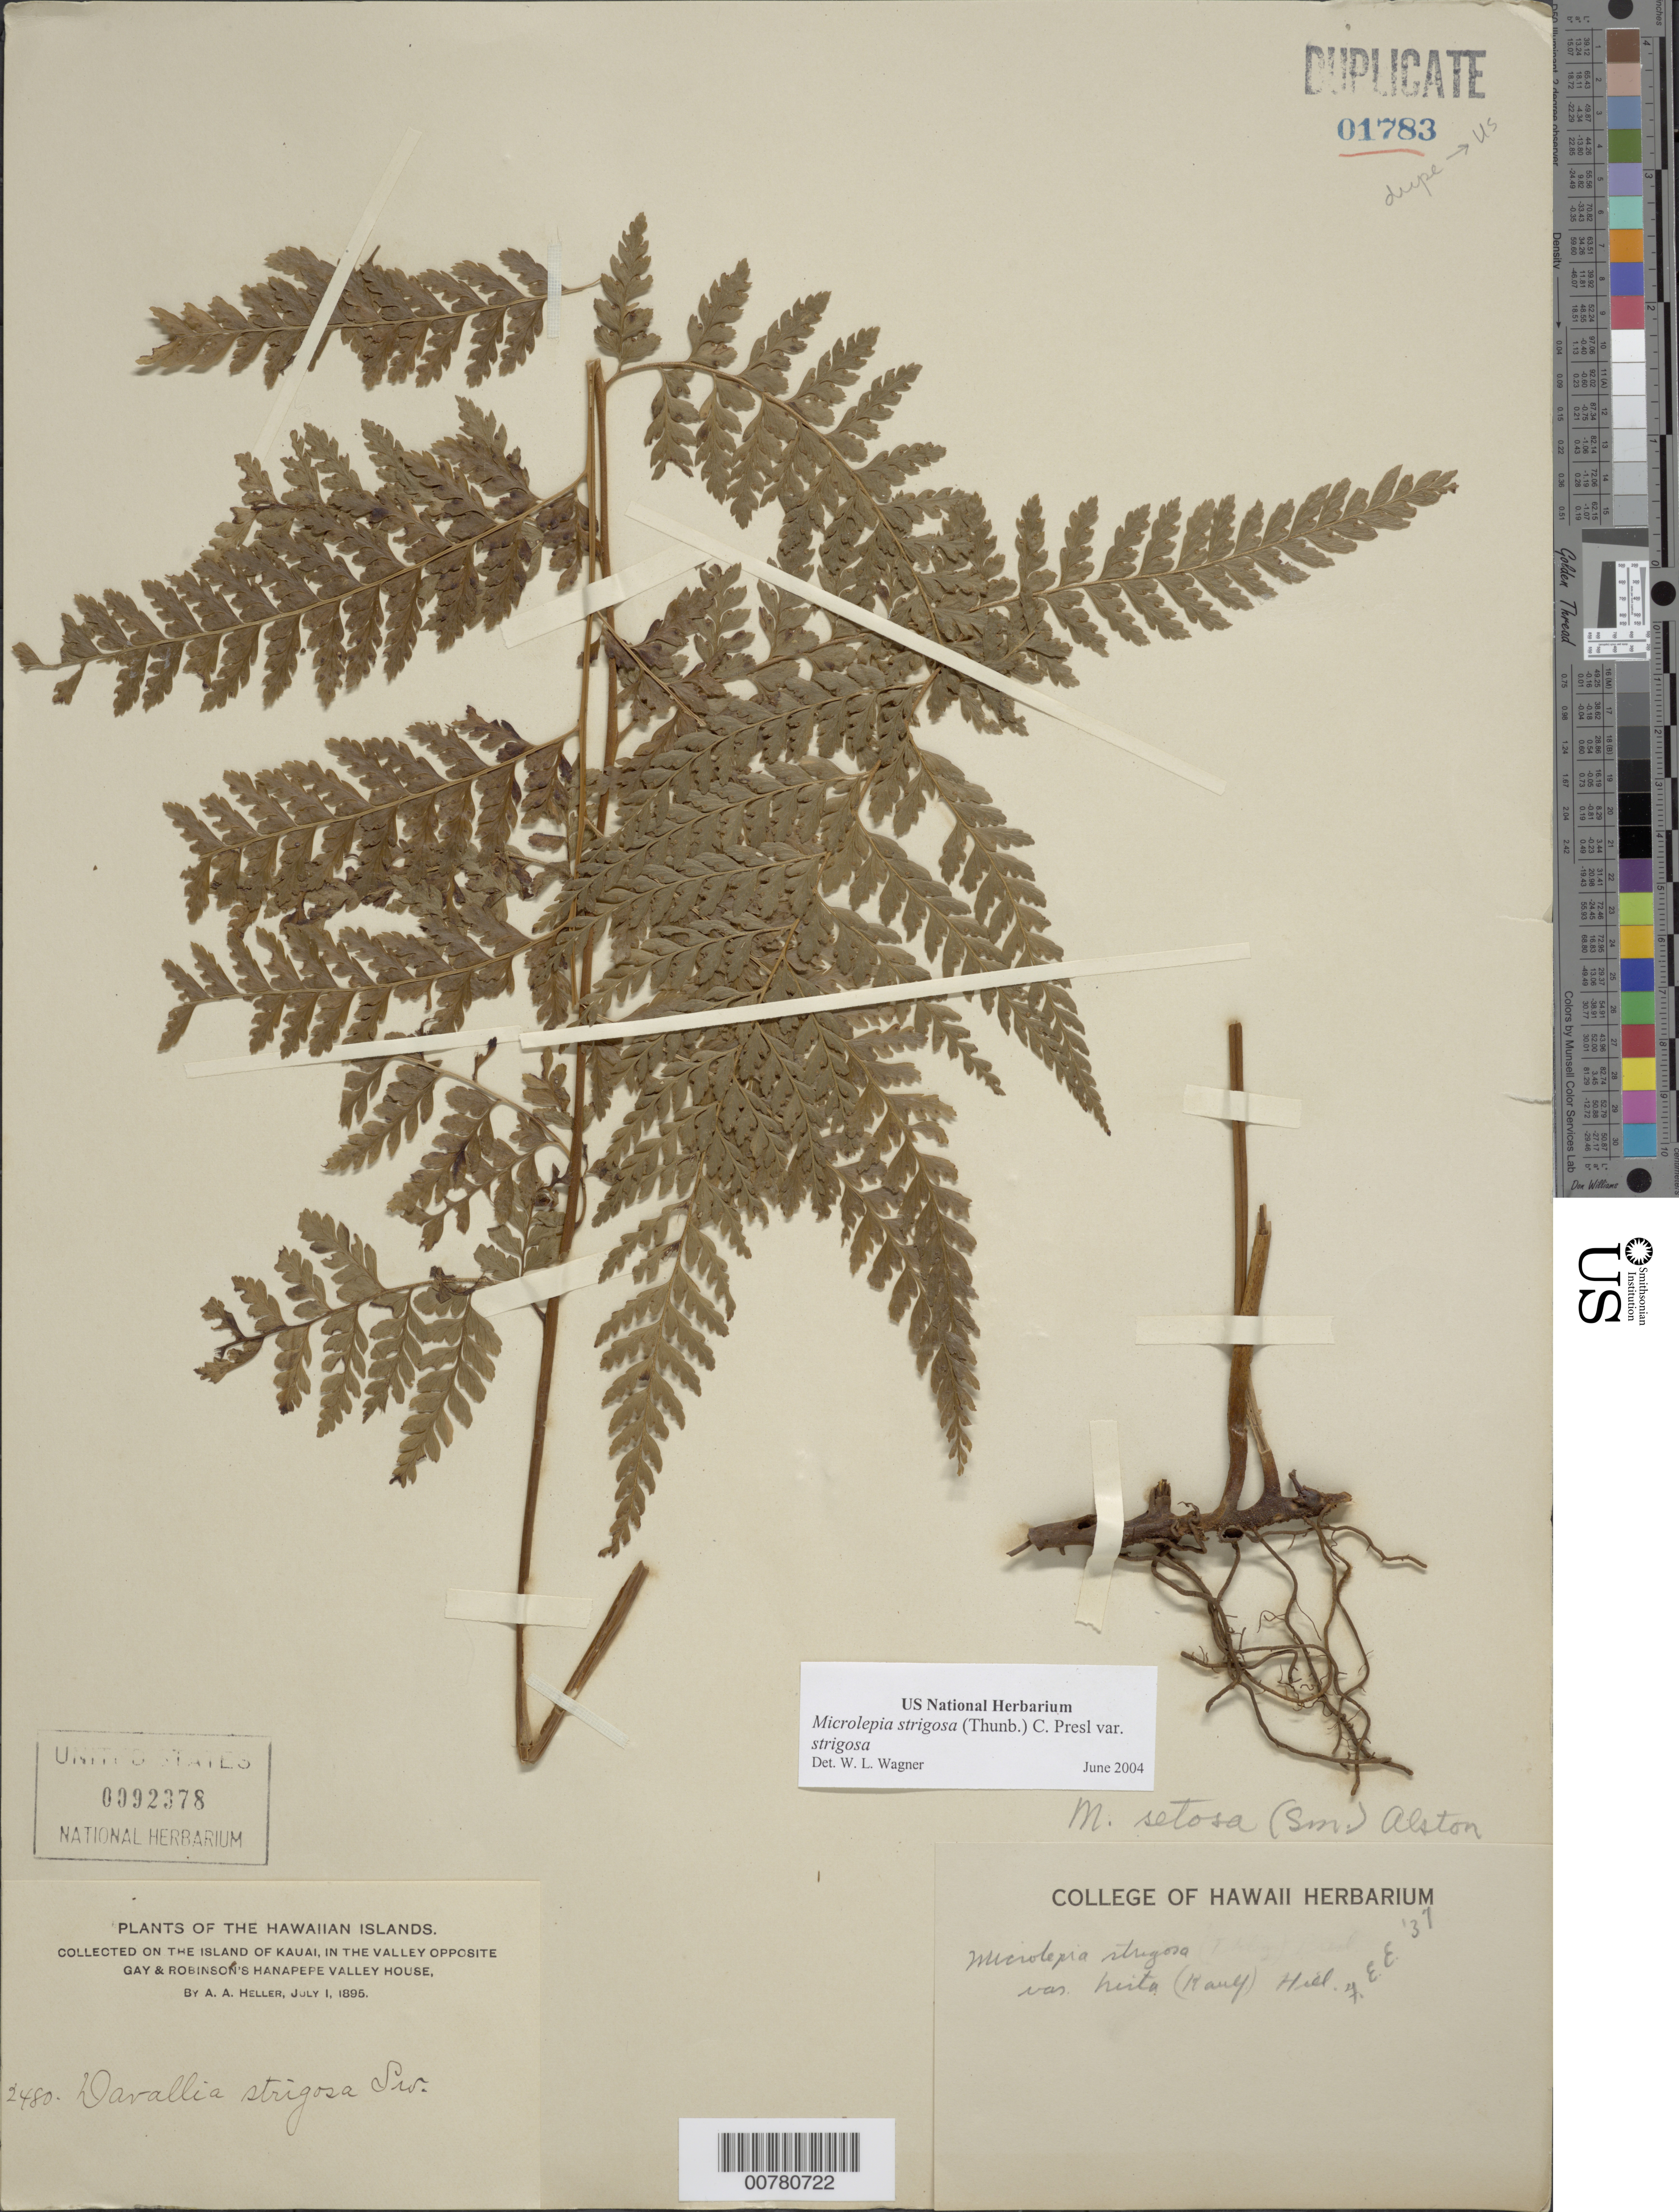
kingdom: Plantae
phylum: Tracheophyta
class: Polypodiopsida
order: Polypodiales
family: Dennstaedtiaceae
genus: Microlepia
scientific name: Microlepia strigosa var. strigosa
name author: (Thunb.) C. Presl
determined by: Wagner, W. L., (BOT), Smithsonian Institution - National Museum of Natural History (UNITED STATES)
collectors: A. A. Heller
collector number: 2480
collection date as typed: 1 Jul 1895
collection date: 1895-07-01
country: United States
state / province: Hawaii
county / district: Kaui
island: Kaua'i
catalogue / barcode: US 92378